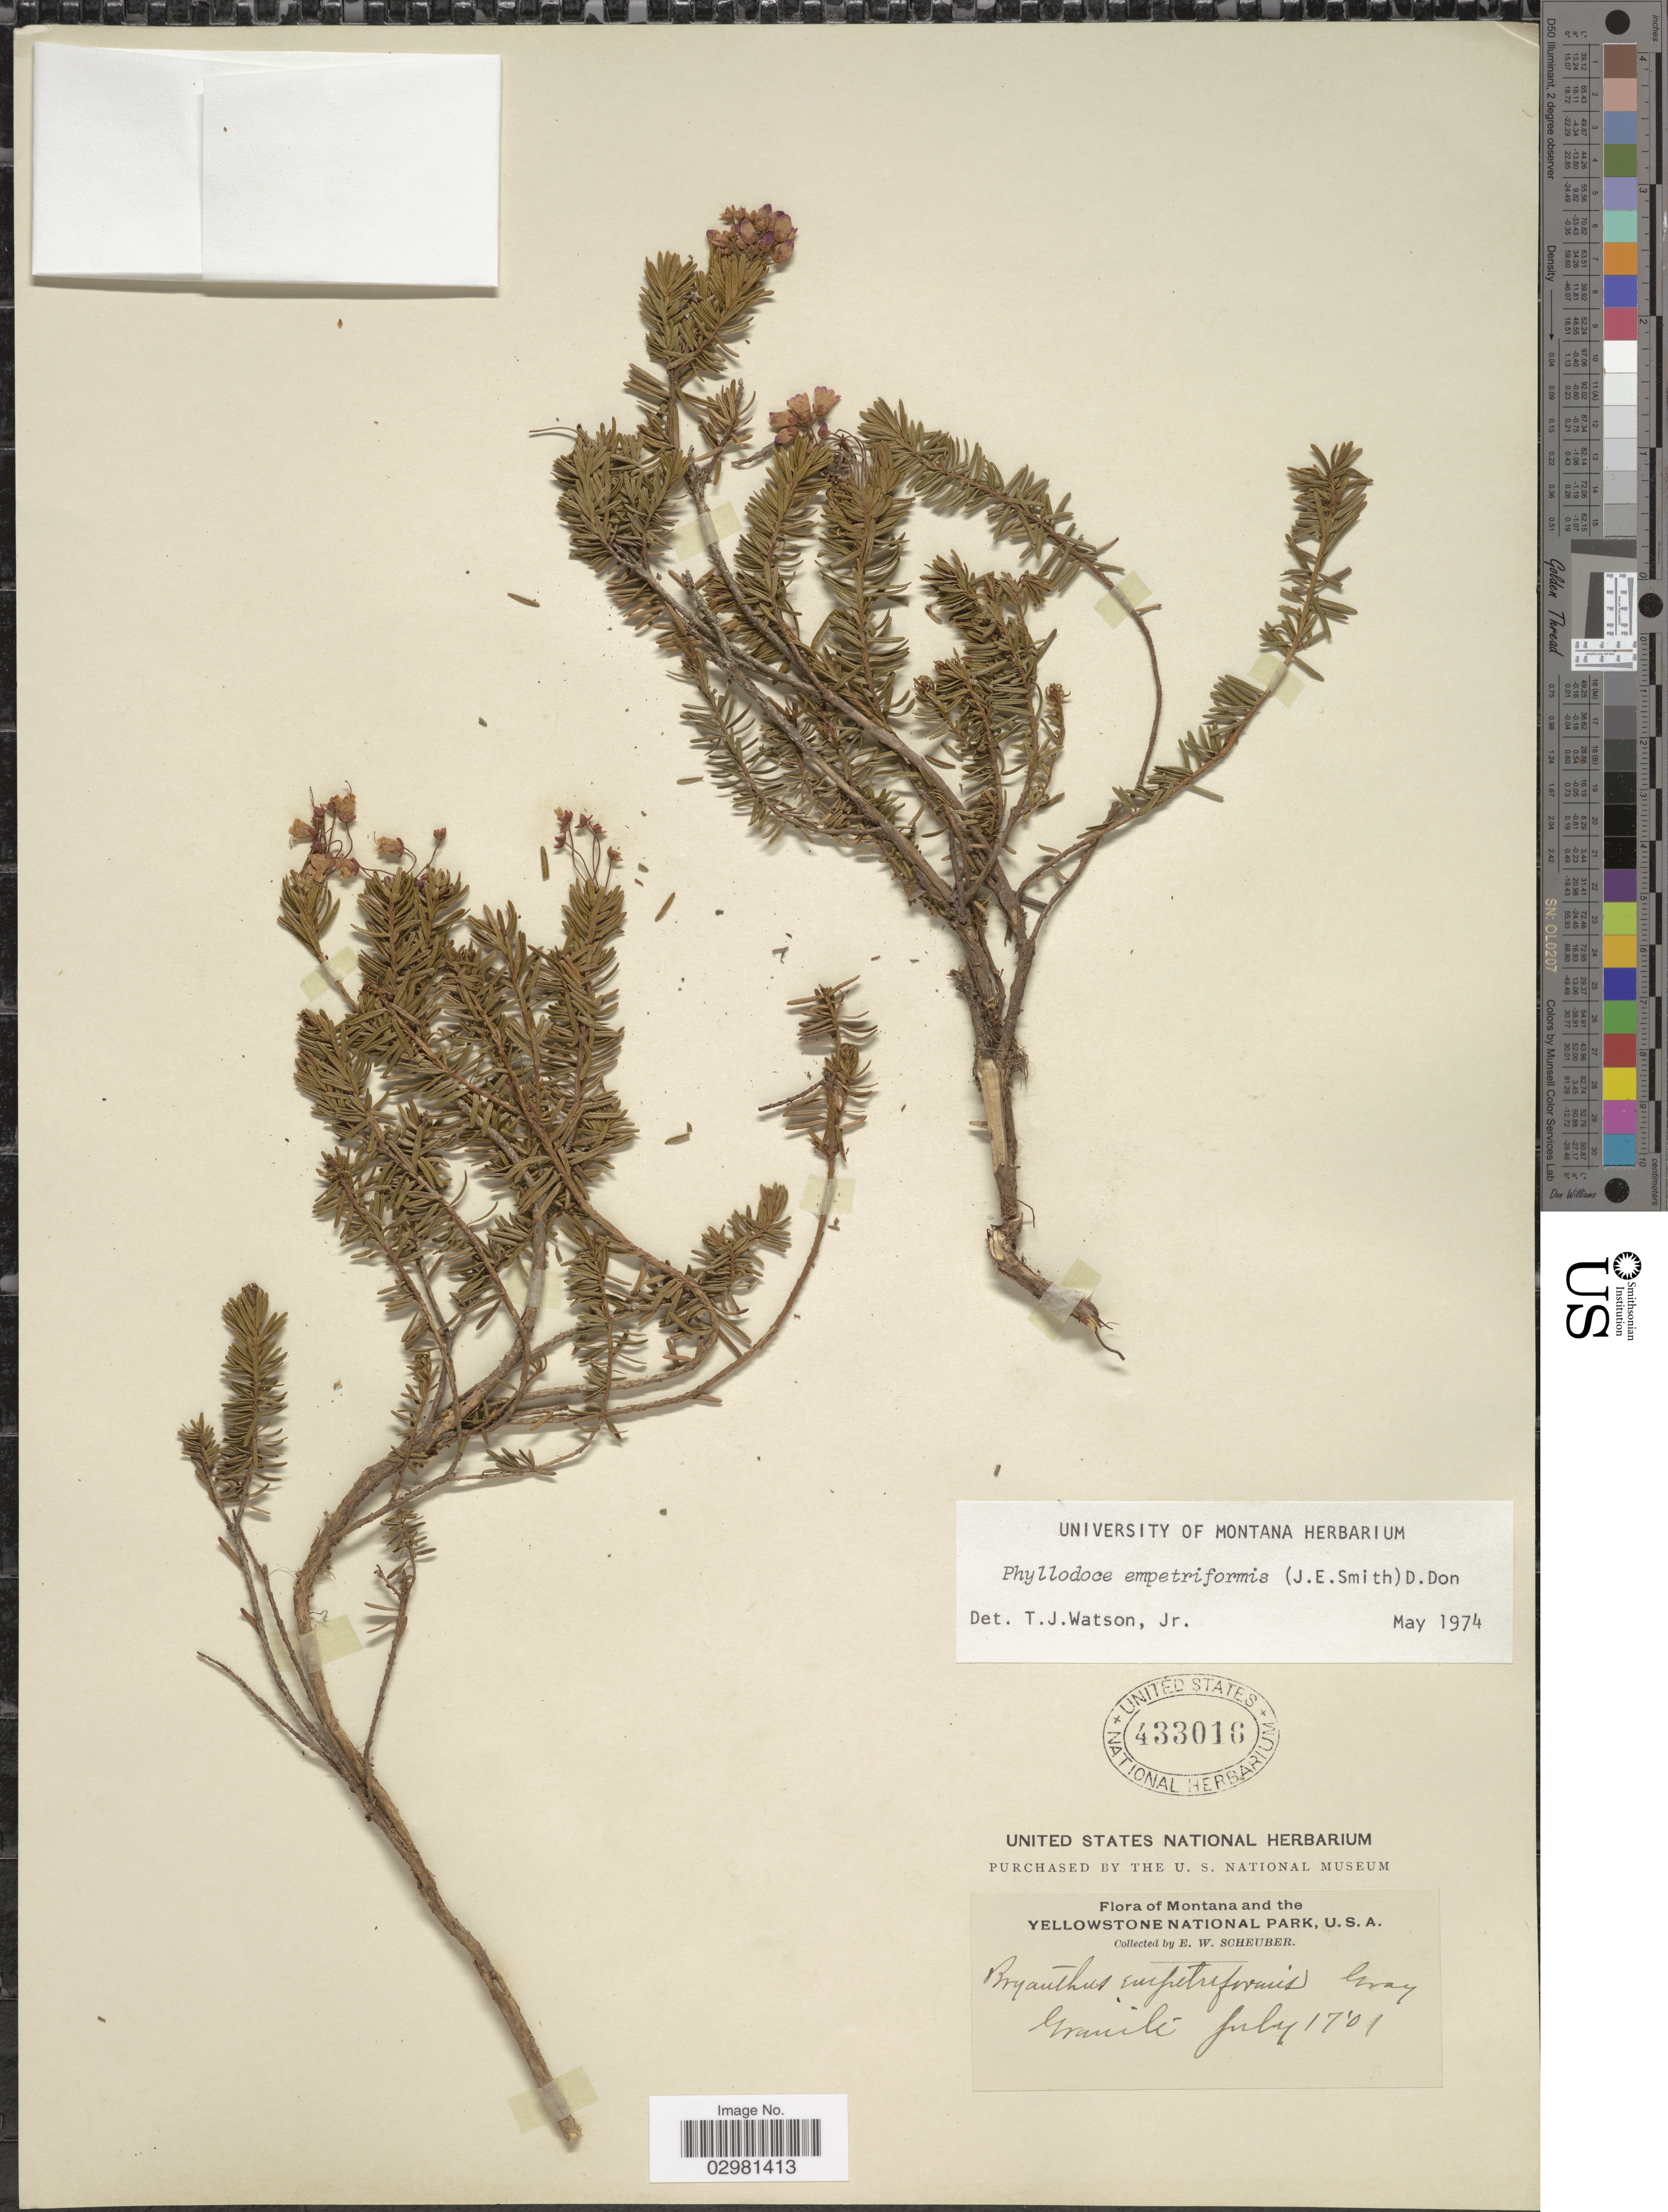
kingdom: Plantae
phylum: Tracheophyta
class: Magnoliopsida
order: Ericales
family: Ericaceae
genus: Phyllodoce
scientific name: Phyllodoce empetiformis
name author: (Small) D. Don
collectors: E. Scheuber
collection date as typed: Transcribed d/m/y: 17/7/1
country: United States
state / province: Montana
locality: Yellowstone National Park, Granili.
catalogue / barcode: US 433016